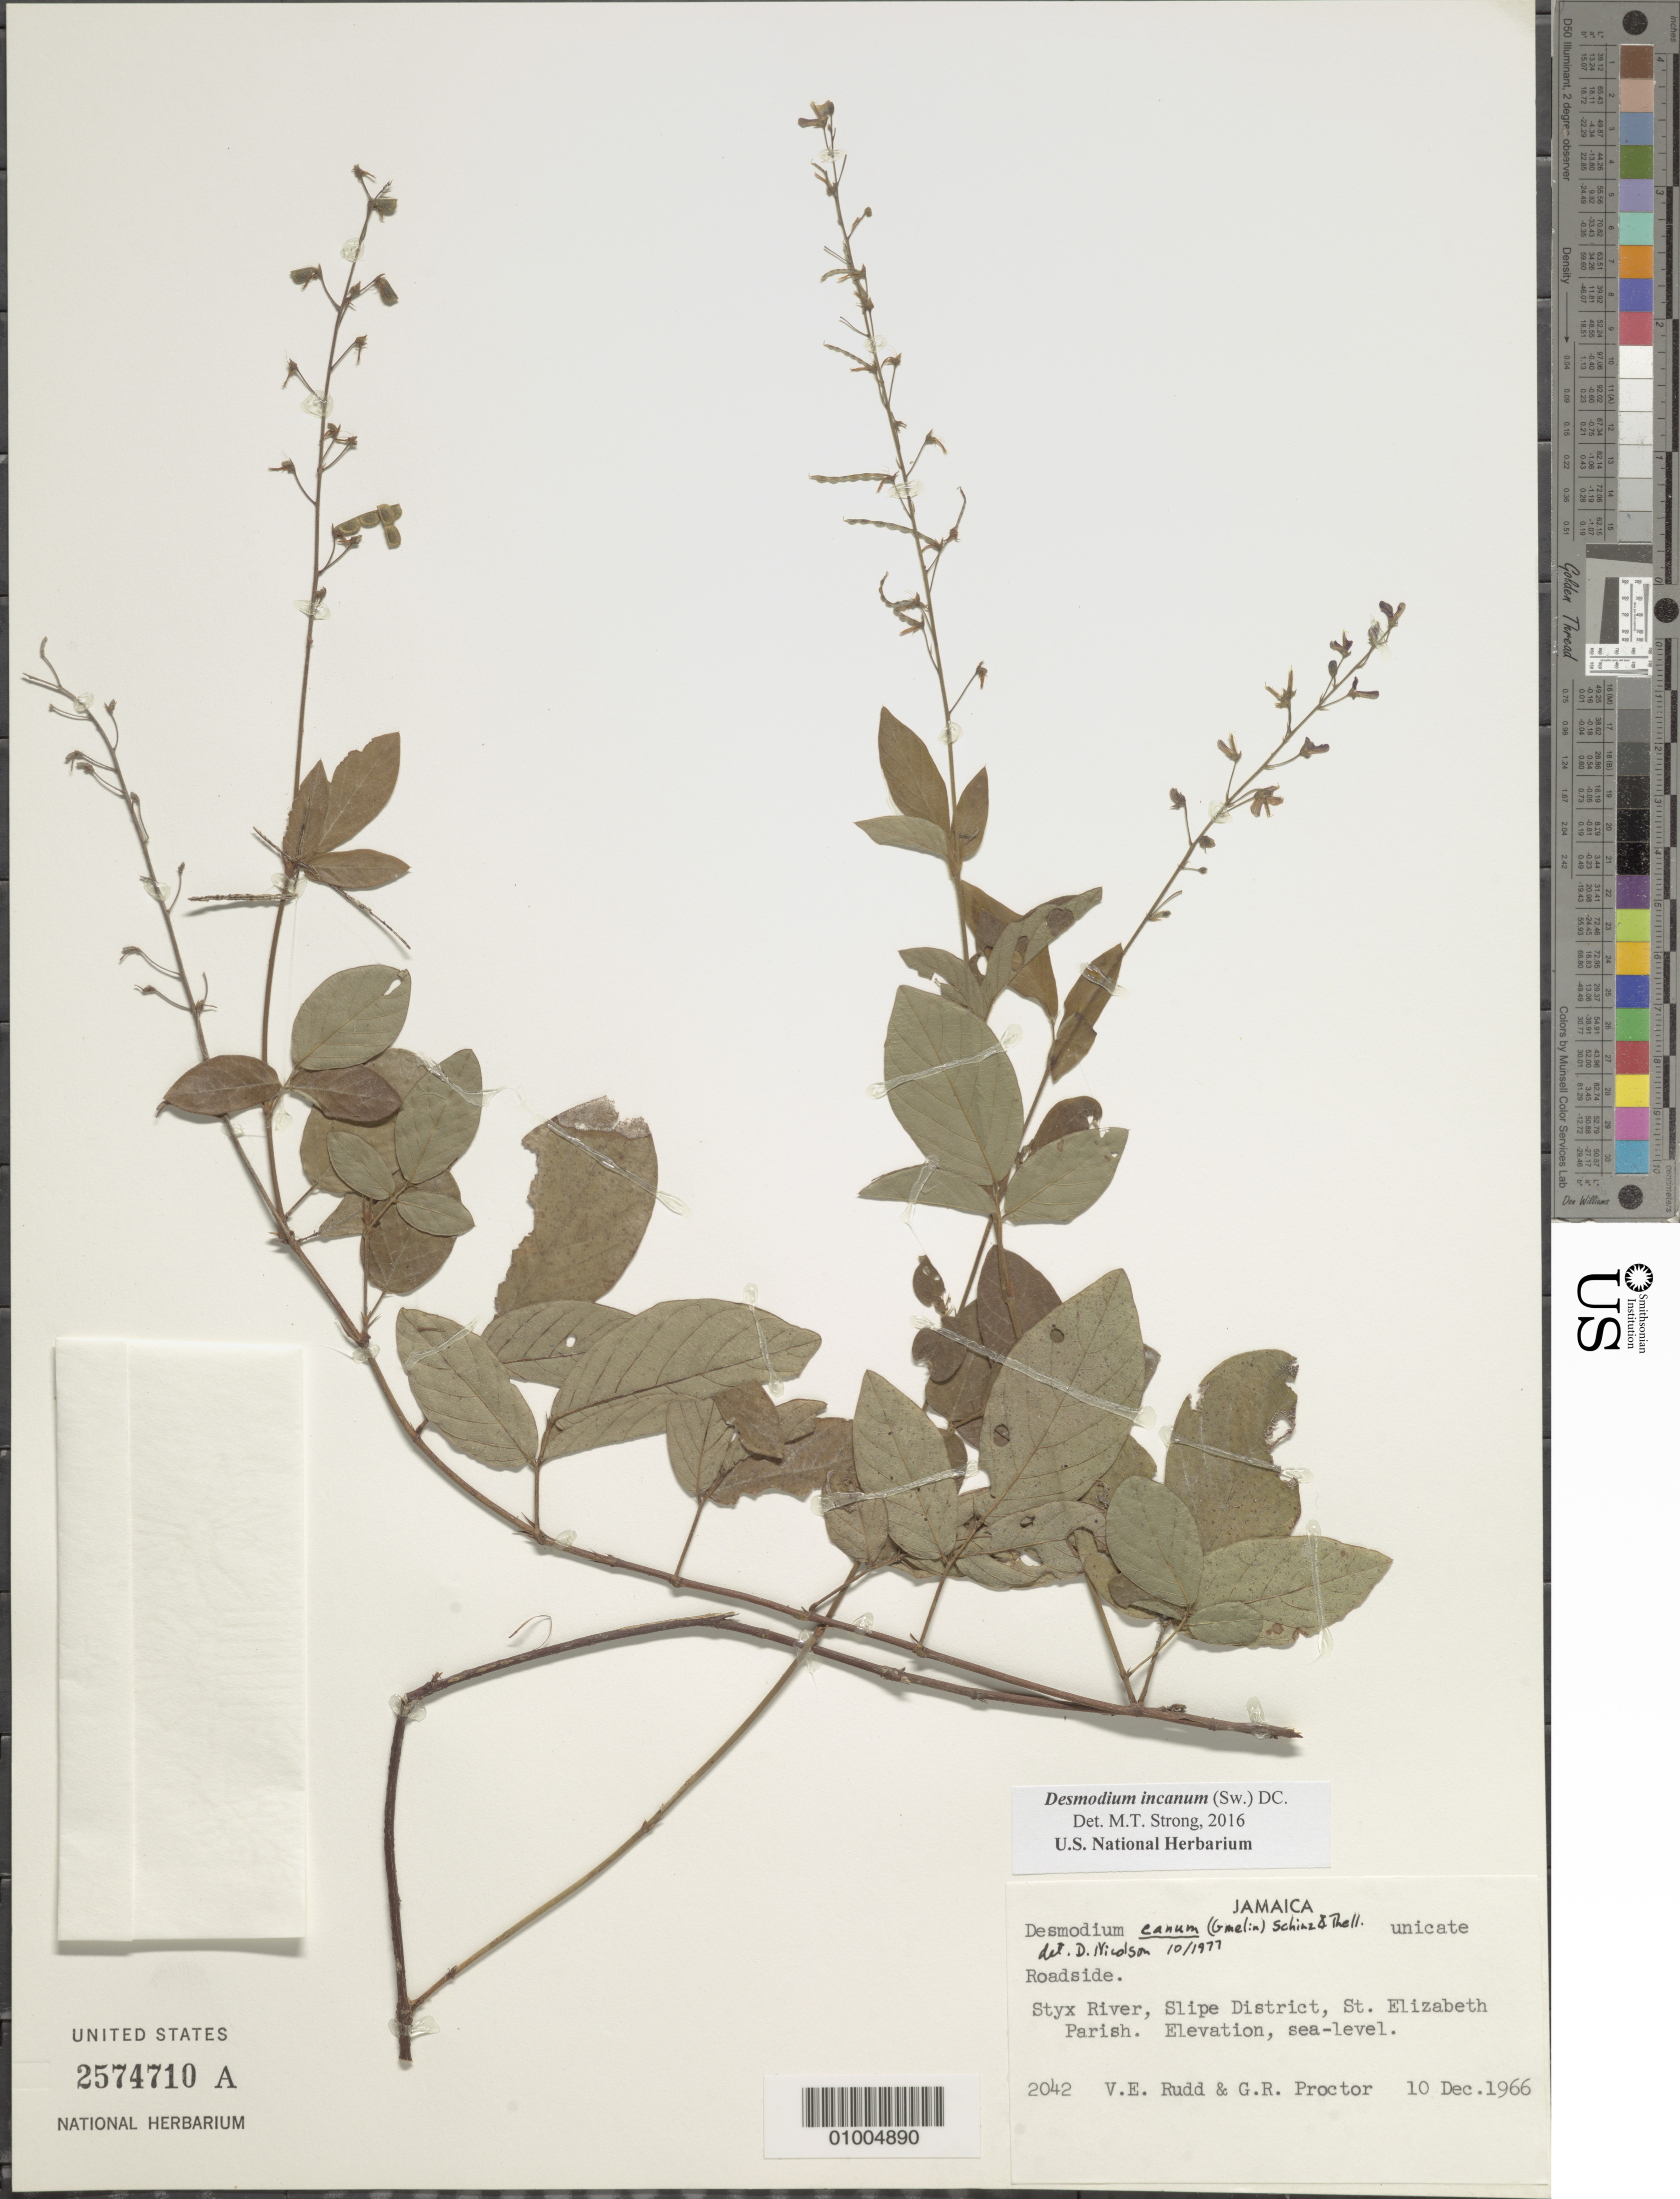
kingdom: Plantae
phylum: Tracheophyta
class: Magnoliopsida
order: Fabales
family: Fabaceae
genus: Desmodium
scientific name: Desmodium incanum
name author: (Sw.) DC.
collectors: V. E. Rudd & G. R. Proctor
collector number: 2042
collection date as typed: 10 Dec 1966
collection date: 1966-12-10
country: Jamaica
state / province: Saint Elizabeth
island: Jamaica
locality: Styx River, Slipe District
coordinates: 0 N, 0 E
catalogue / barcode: US 2574710A